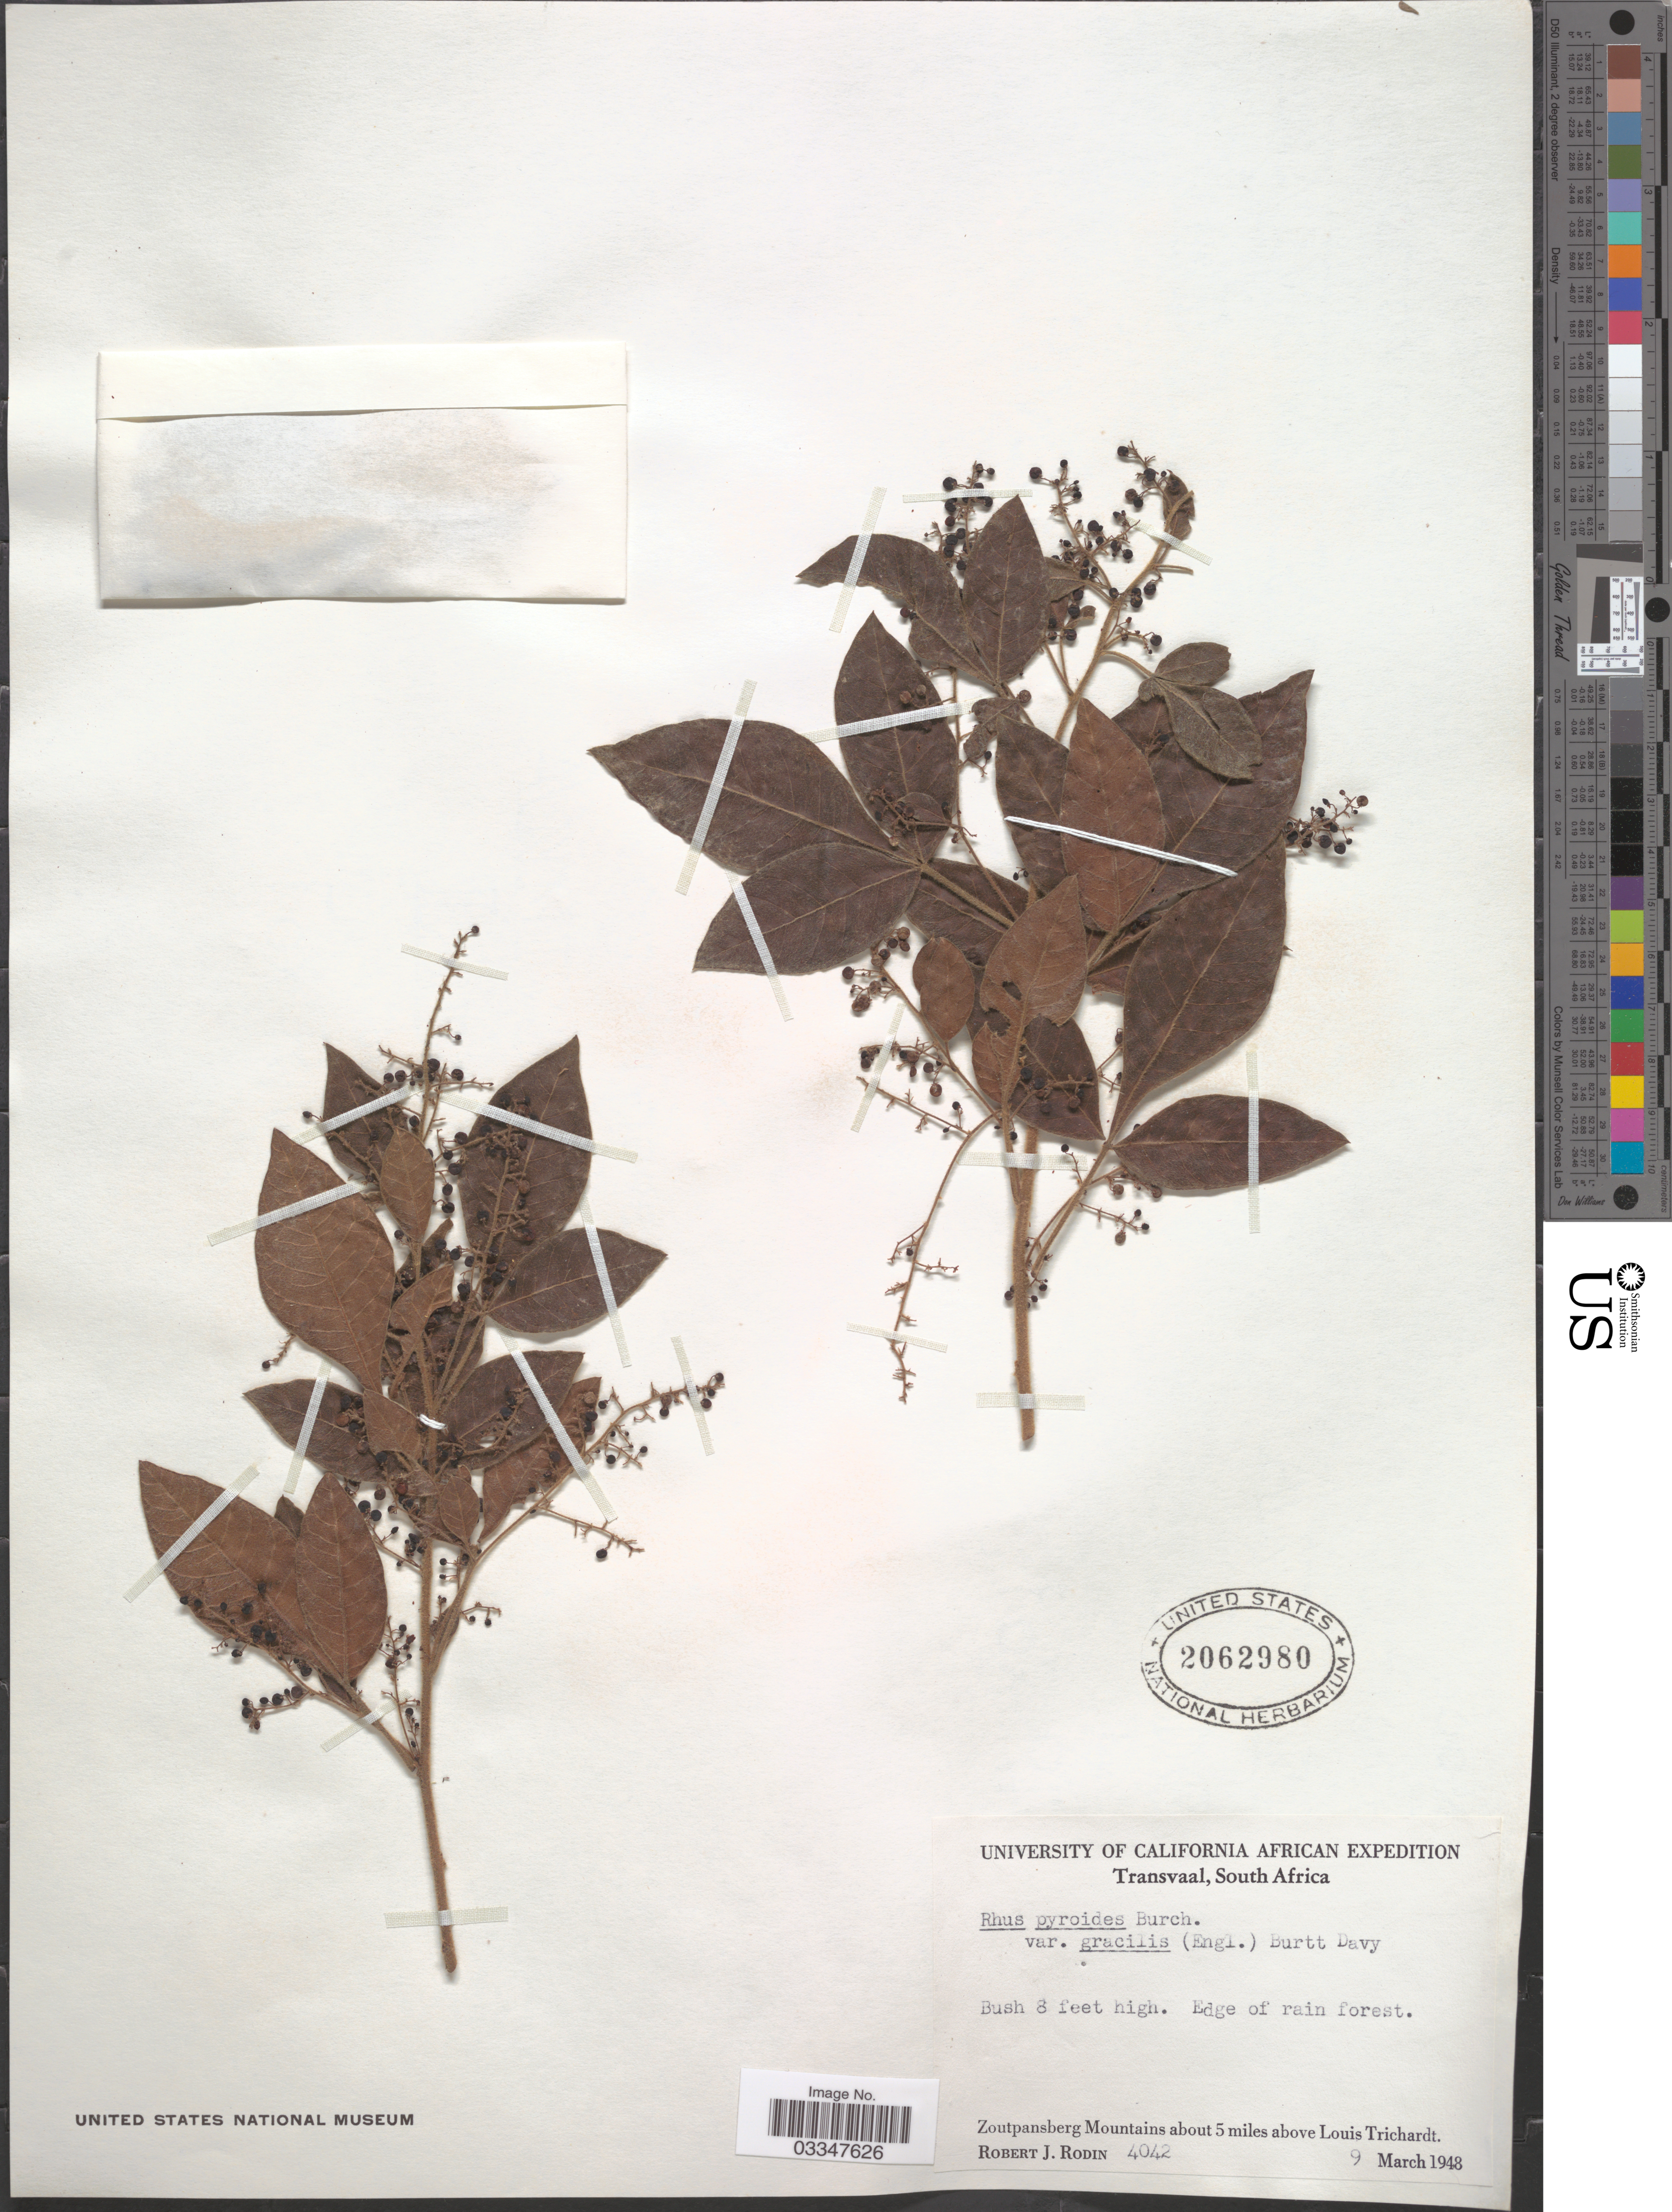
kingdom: Plantae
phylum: Tracheophyta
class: Magnoliopsida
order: Sapindales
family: Anacardiaceae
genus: Rhus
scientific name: Rhus pyroides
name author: Burch.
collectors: R. J. Rodin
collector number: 4042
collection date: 1948-03-09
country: South Africa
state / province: Limpopo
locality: Transvaal. Zoutpansberg Mountains about 5 miles above Louis Trichardt.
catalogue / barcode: US 2062980